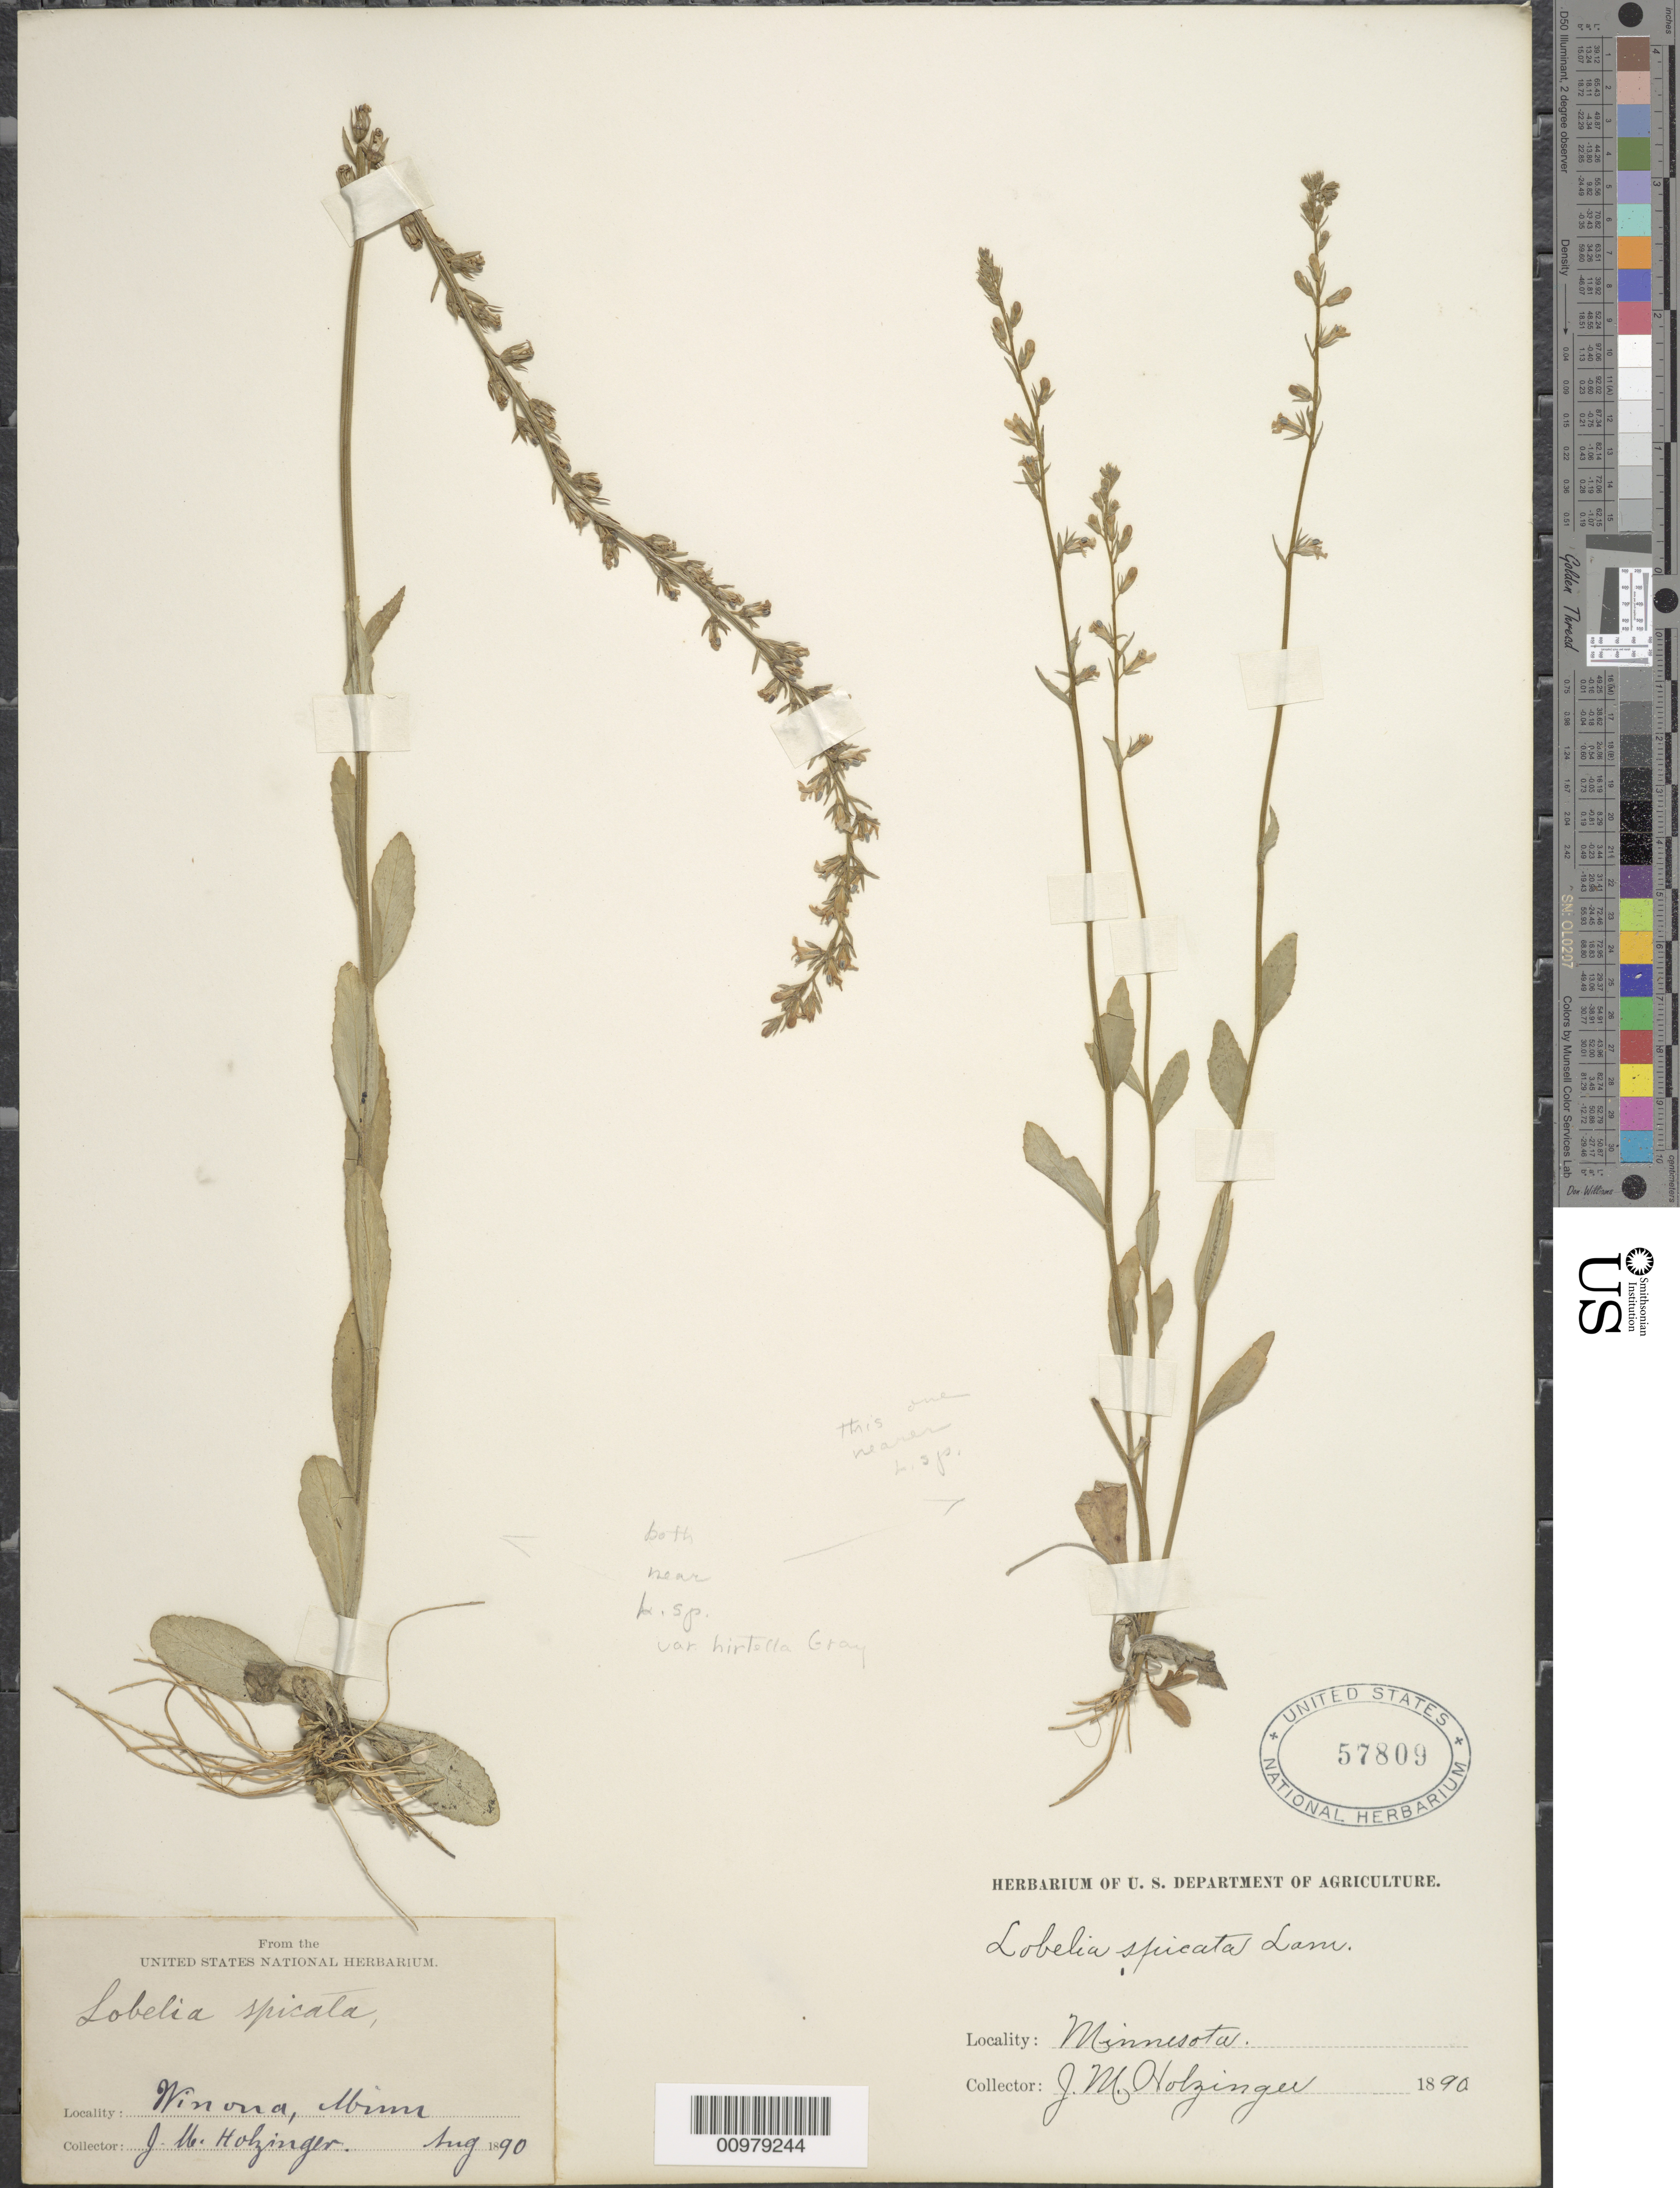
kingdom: Plantae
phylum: Tracheophyta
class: Magnoliopsida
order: Asterales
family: Campanulaceae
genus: Lobelia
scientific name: Lobelia spicata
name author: Lam.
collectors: J. M. Holzinger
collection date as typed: Aug 1890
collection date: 1890-08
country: United States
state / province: Minnesota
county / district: Winona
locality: Winona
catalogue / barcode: US 57809